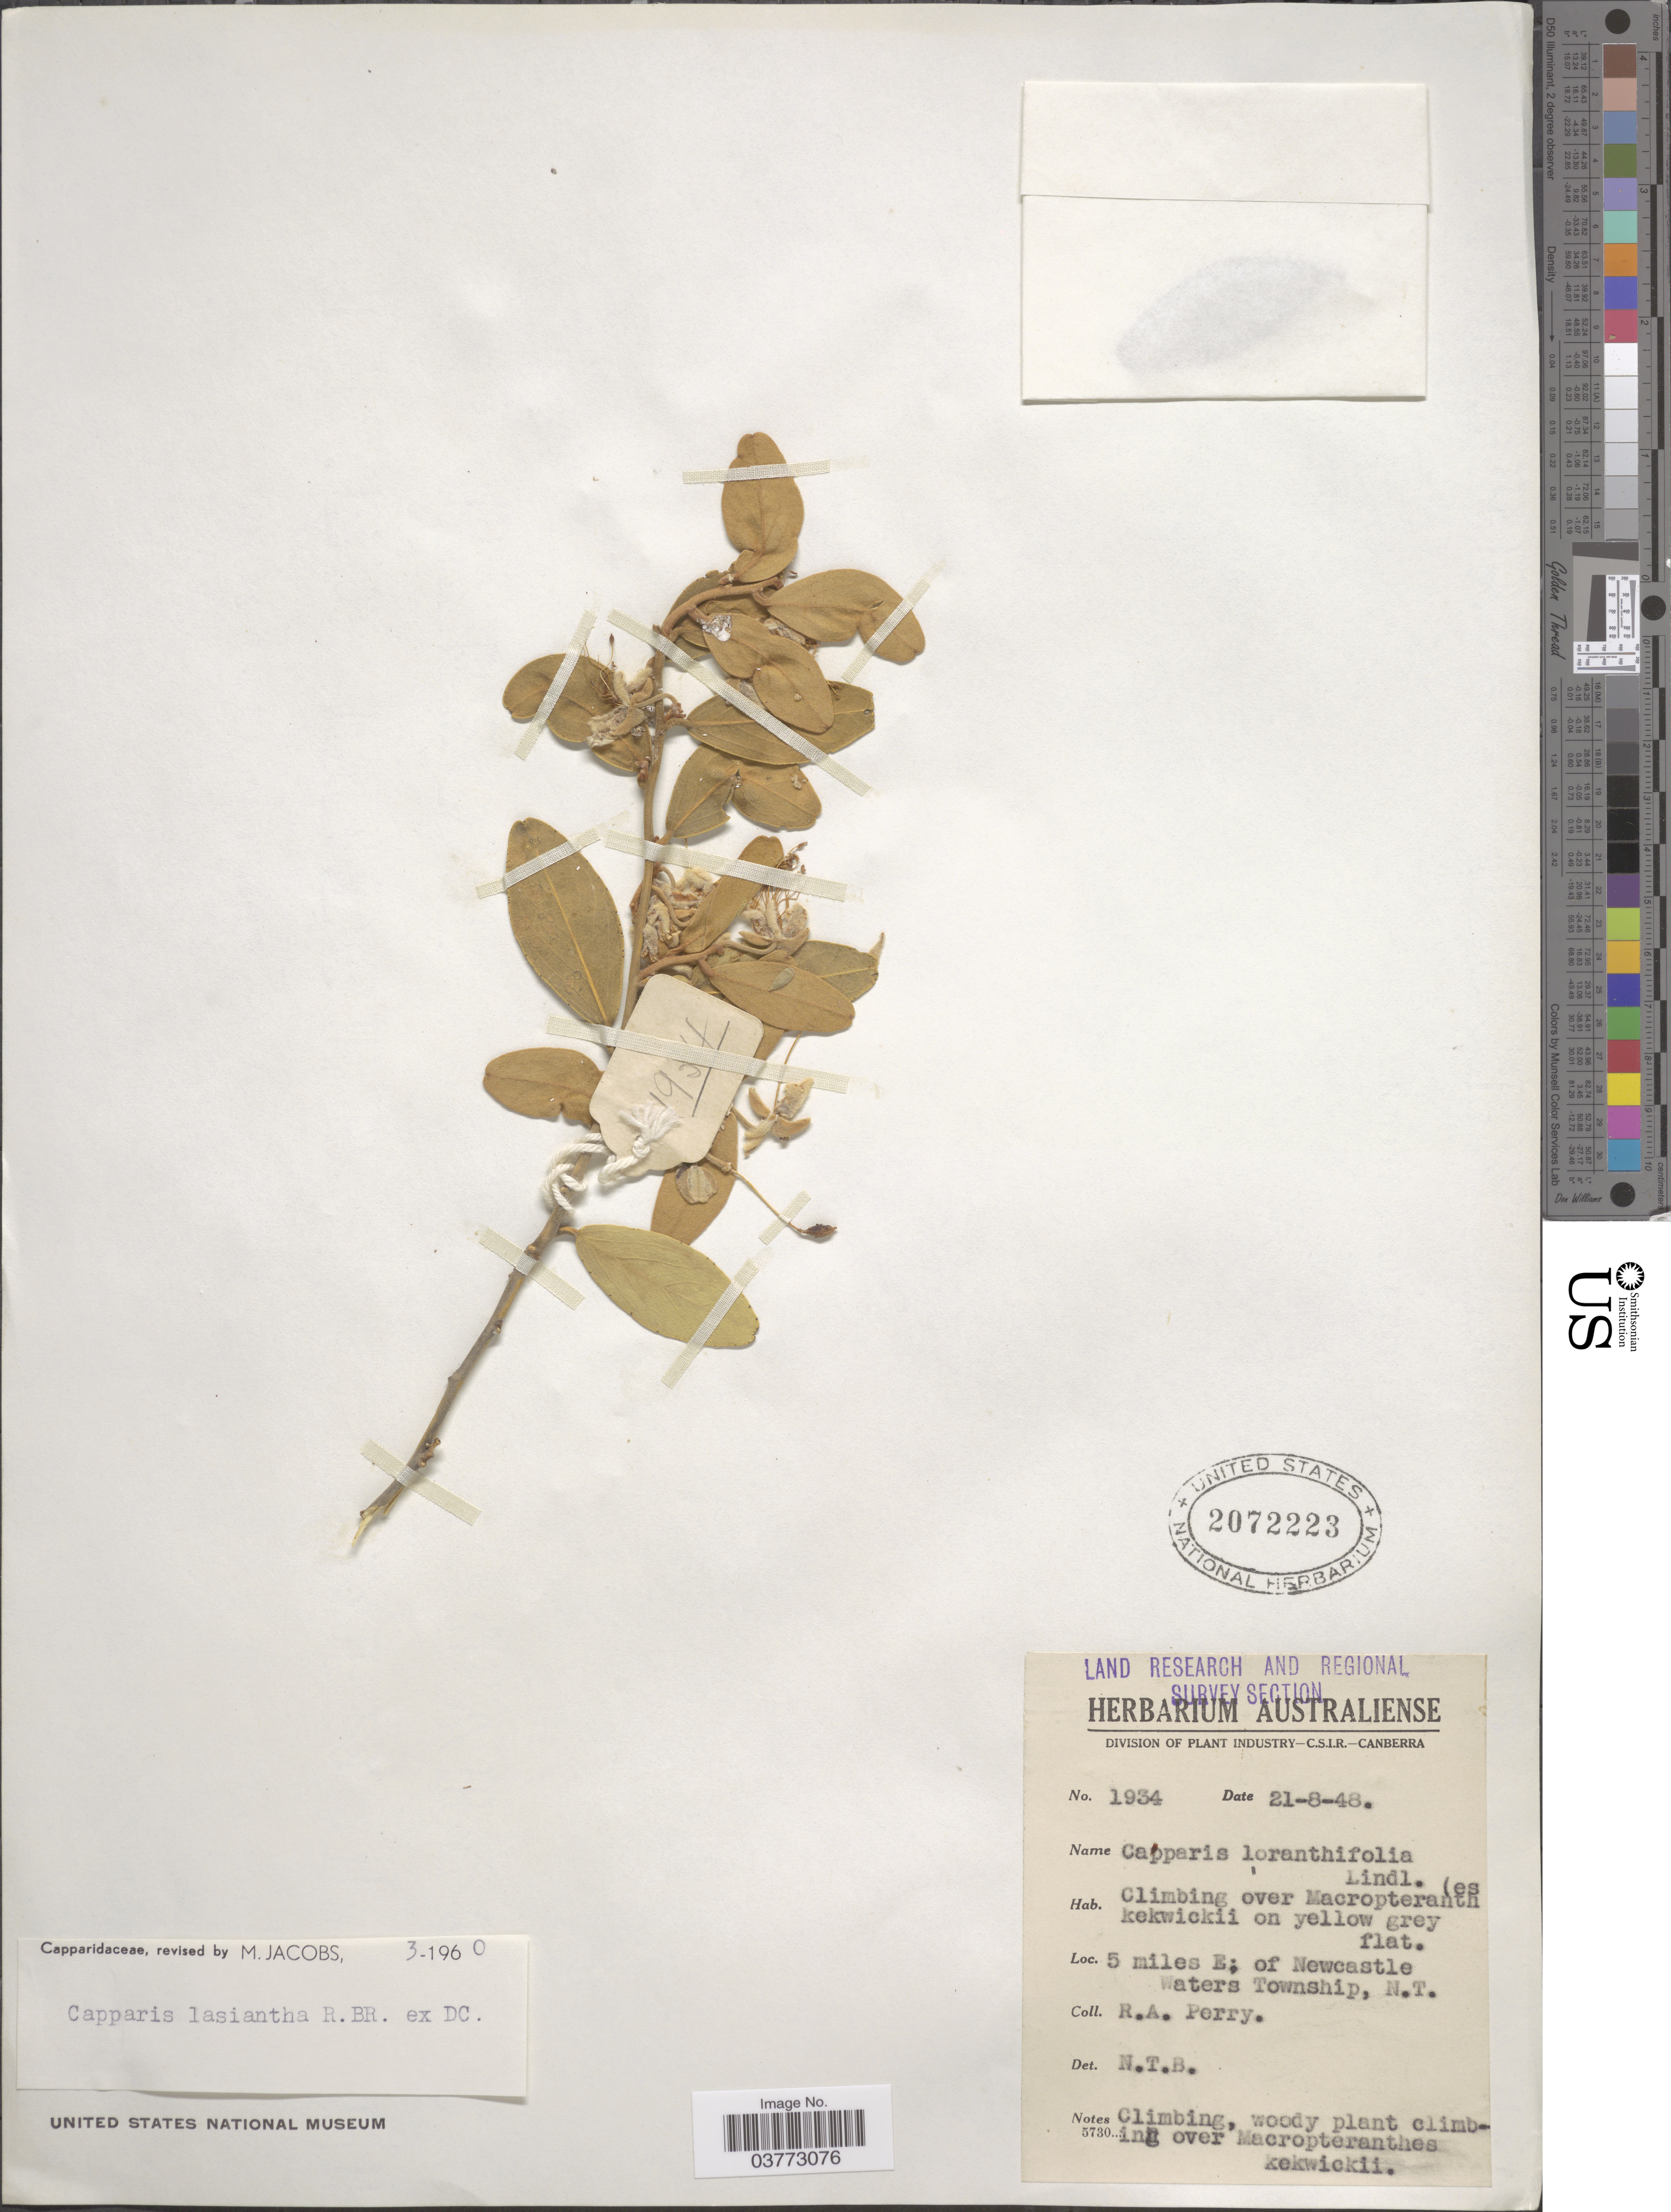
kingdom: Plantae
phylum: Tracheophyta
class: Magnoliopsida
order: Brassicales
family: Capparaceae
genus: Capparis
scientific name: Capparis lasiantha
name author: R. Br. ex DC.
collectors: Perry, R. A.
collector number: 1934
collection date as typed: Transcribed d/m/y: 21/8/48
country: Australia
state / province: Northern Territory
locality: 5 miles E; of Newcastle Waters Township.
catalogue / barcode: US 2072223